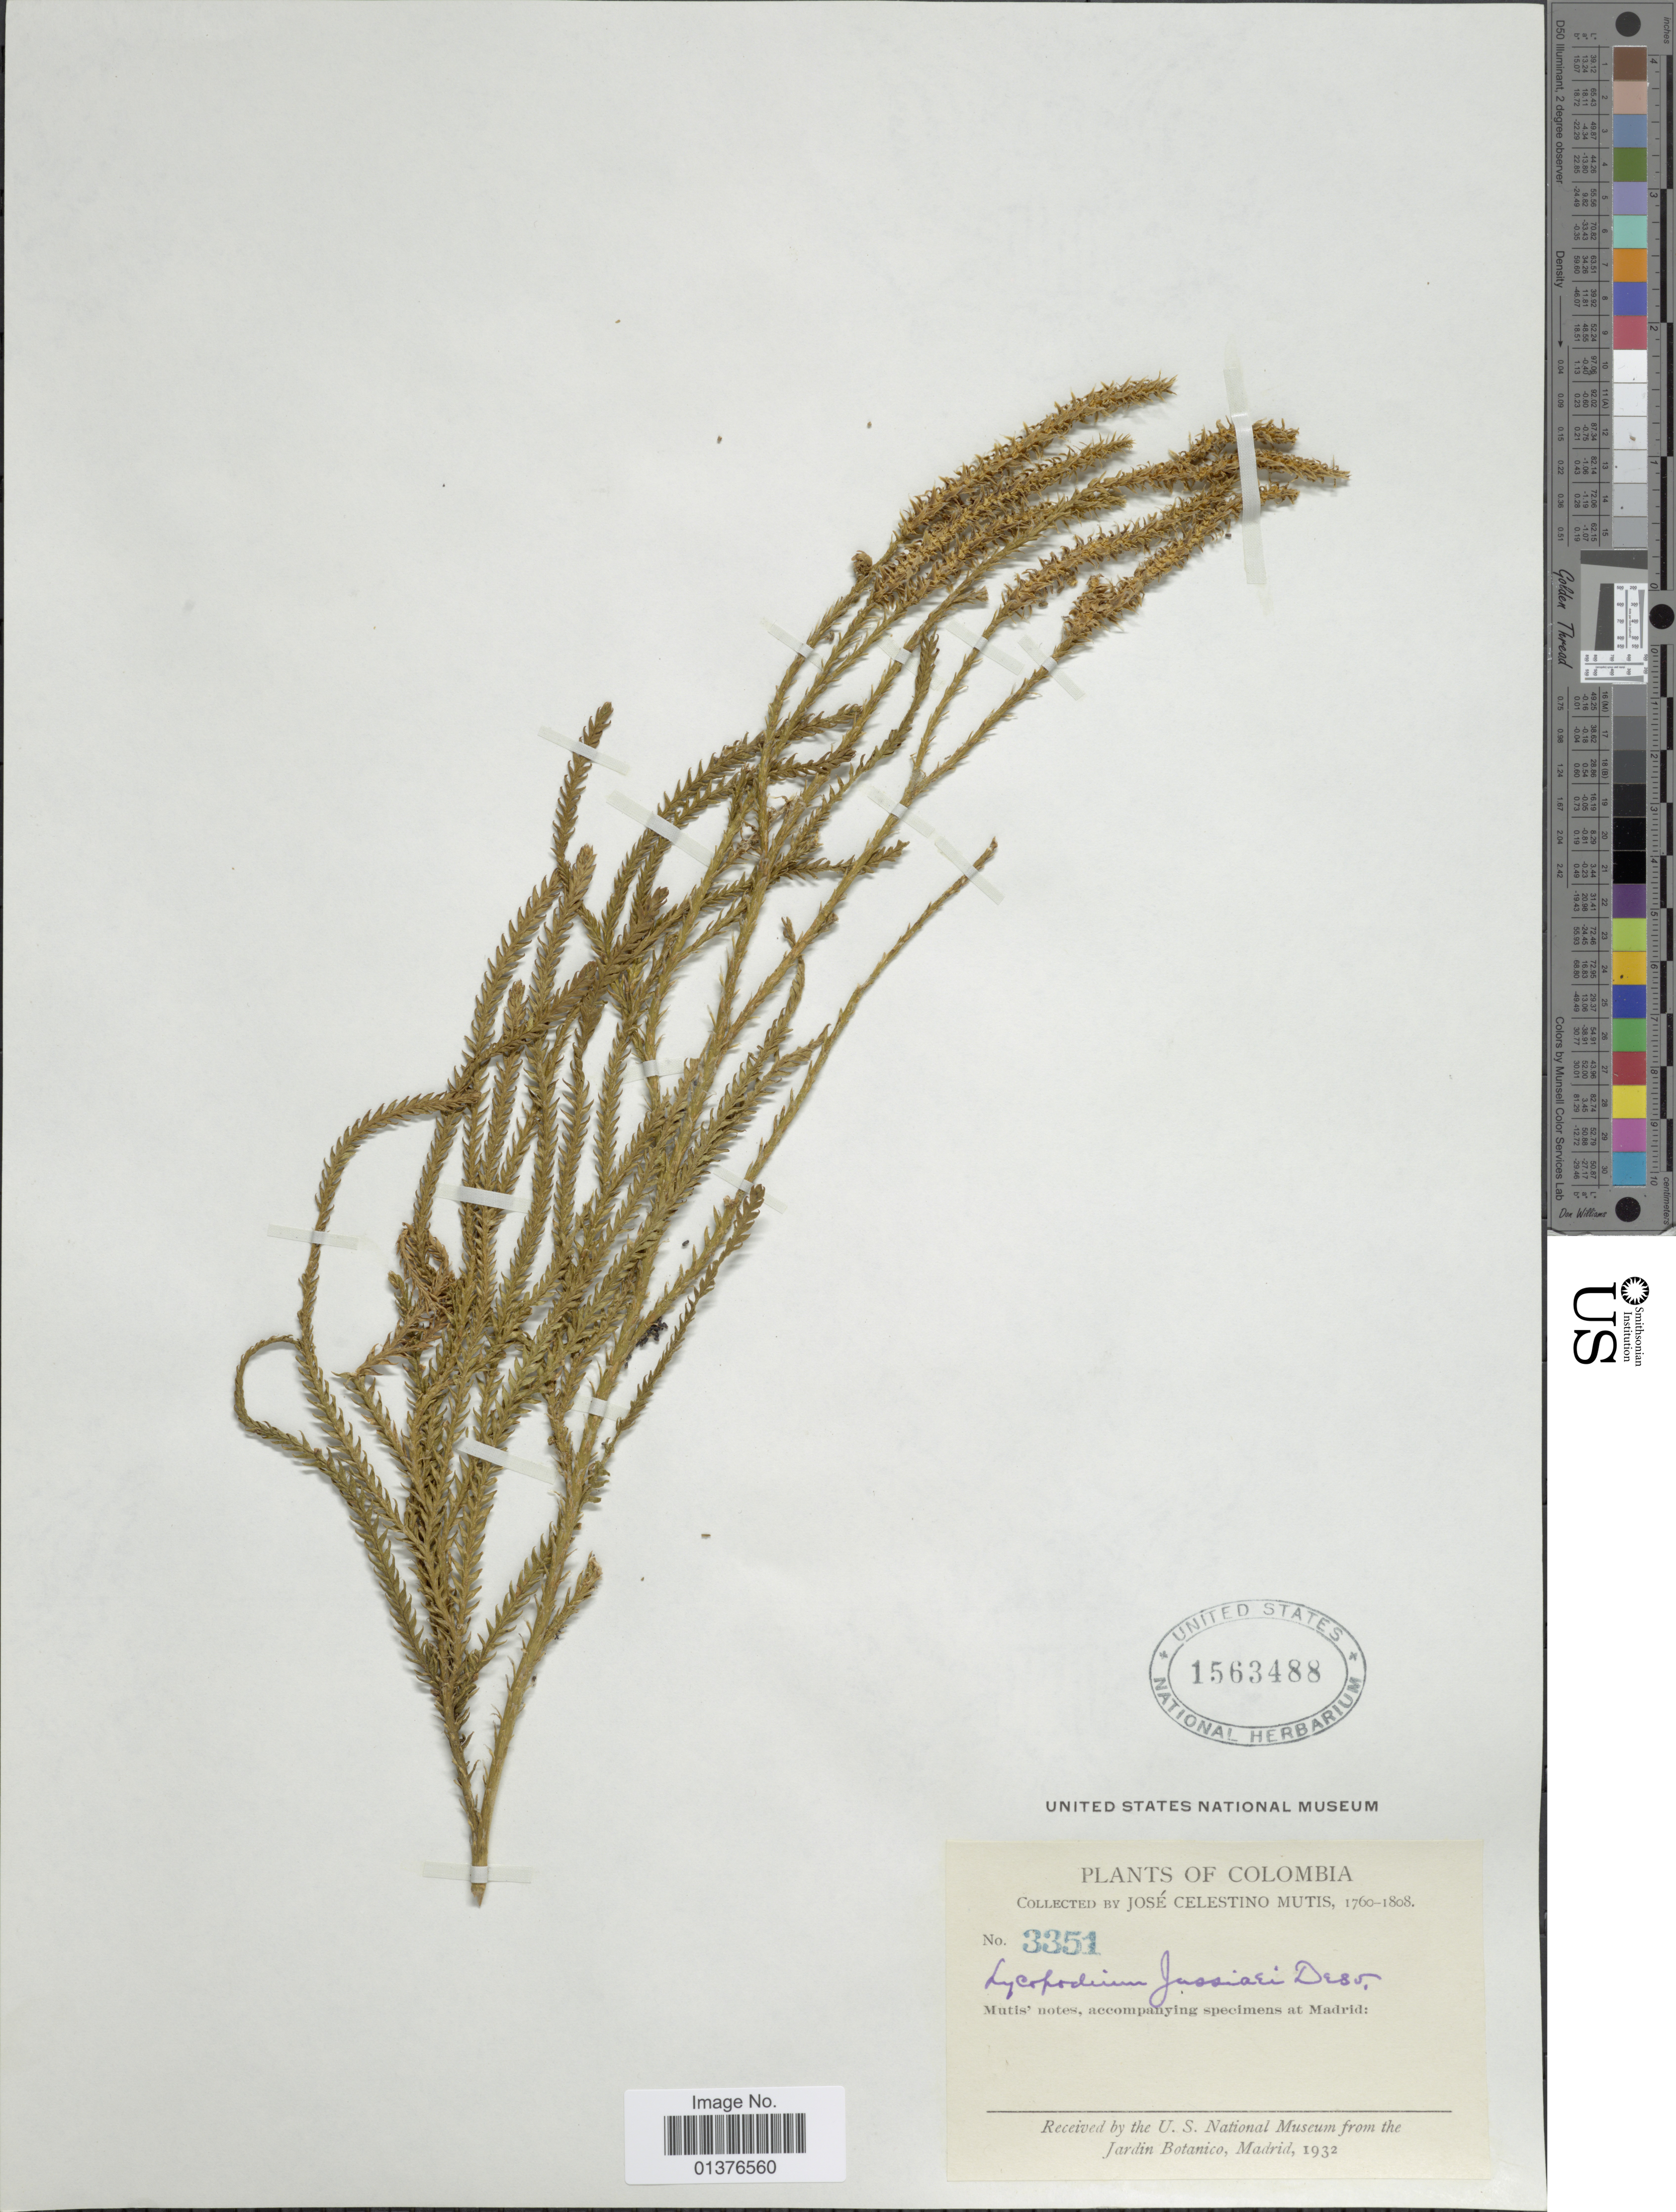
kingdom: Plantae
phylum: Tracheophyta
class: Lycopodiopsida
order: Lycopodiales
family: Lycopodiaceae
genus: Diphasium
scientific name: Diphasium jussiaei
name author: (Desv.) C. Presl ex Rothm.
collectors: J. C. B. Mutis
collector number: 3351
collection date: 1760/1808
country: Colombia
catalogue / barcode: US 1563488